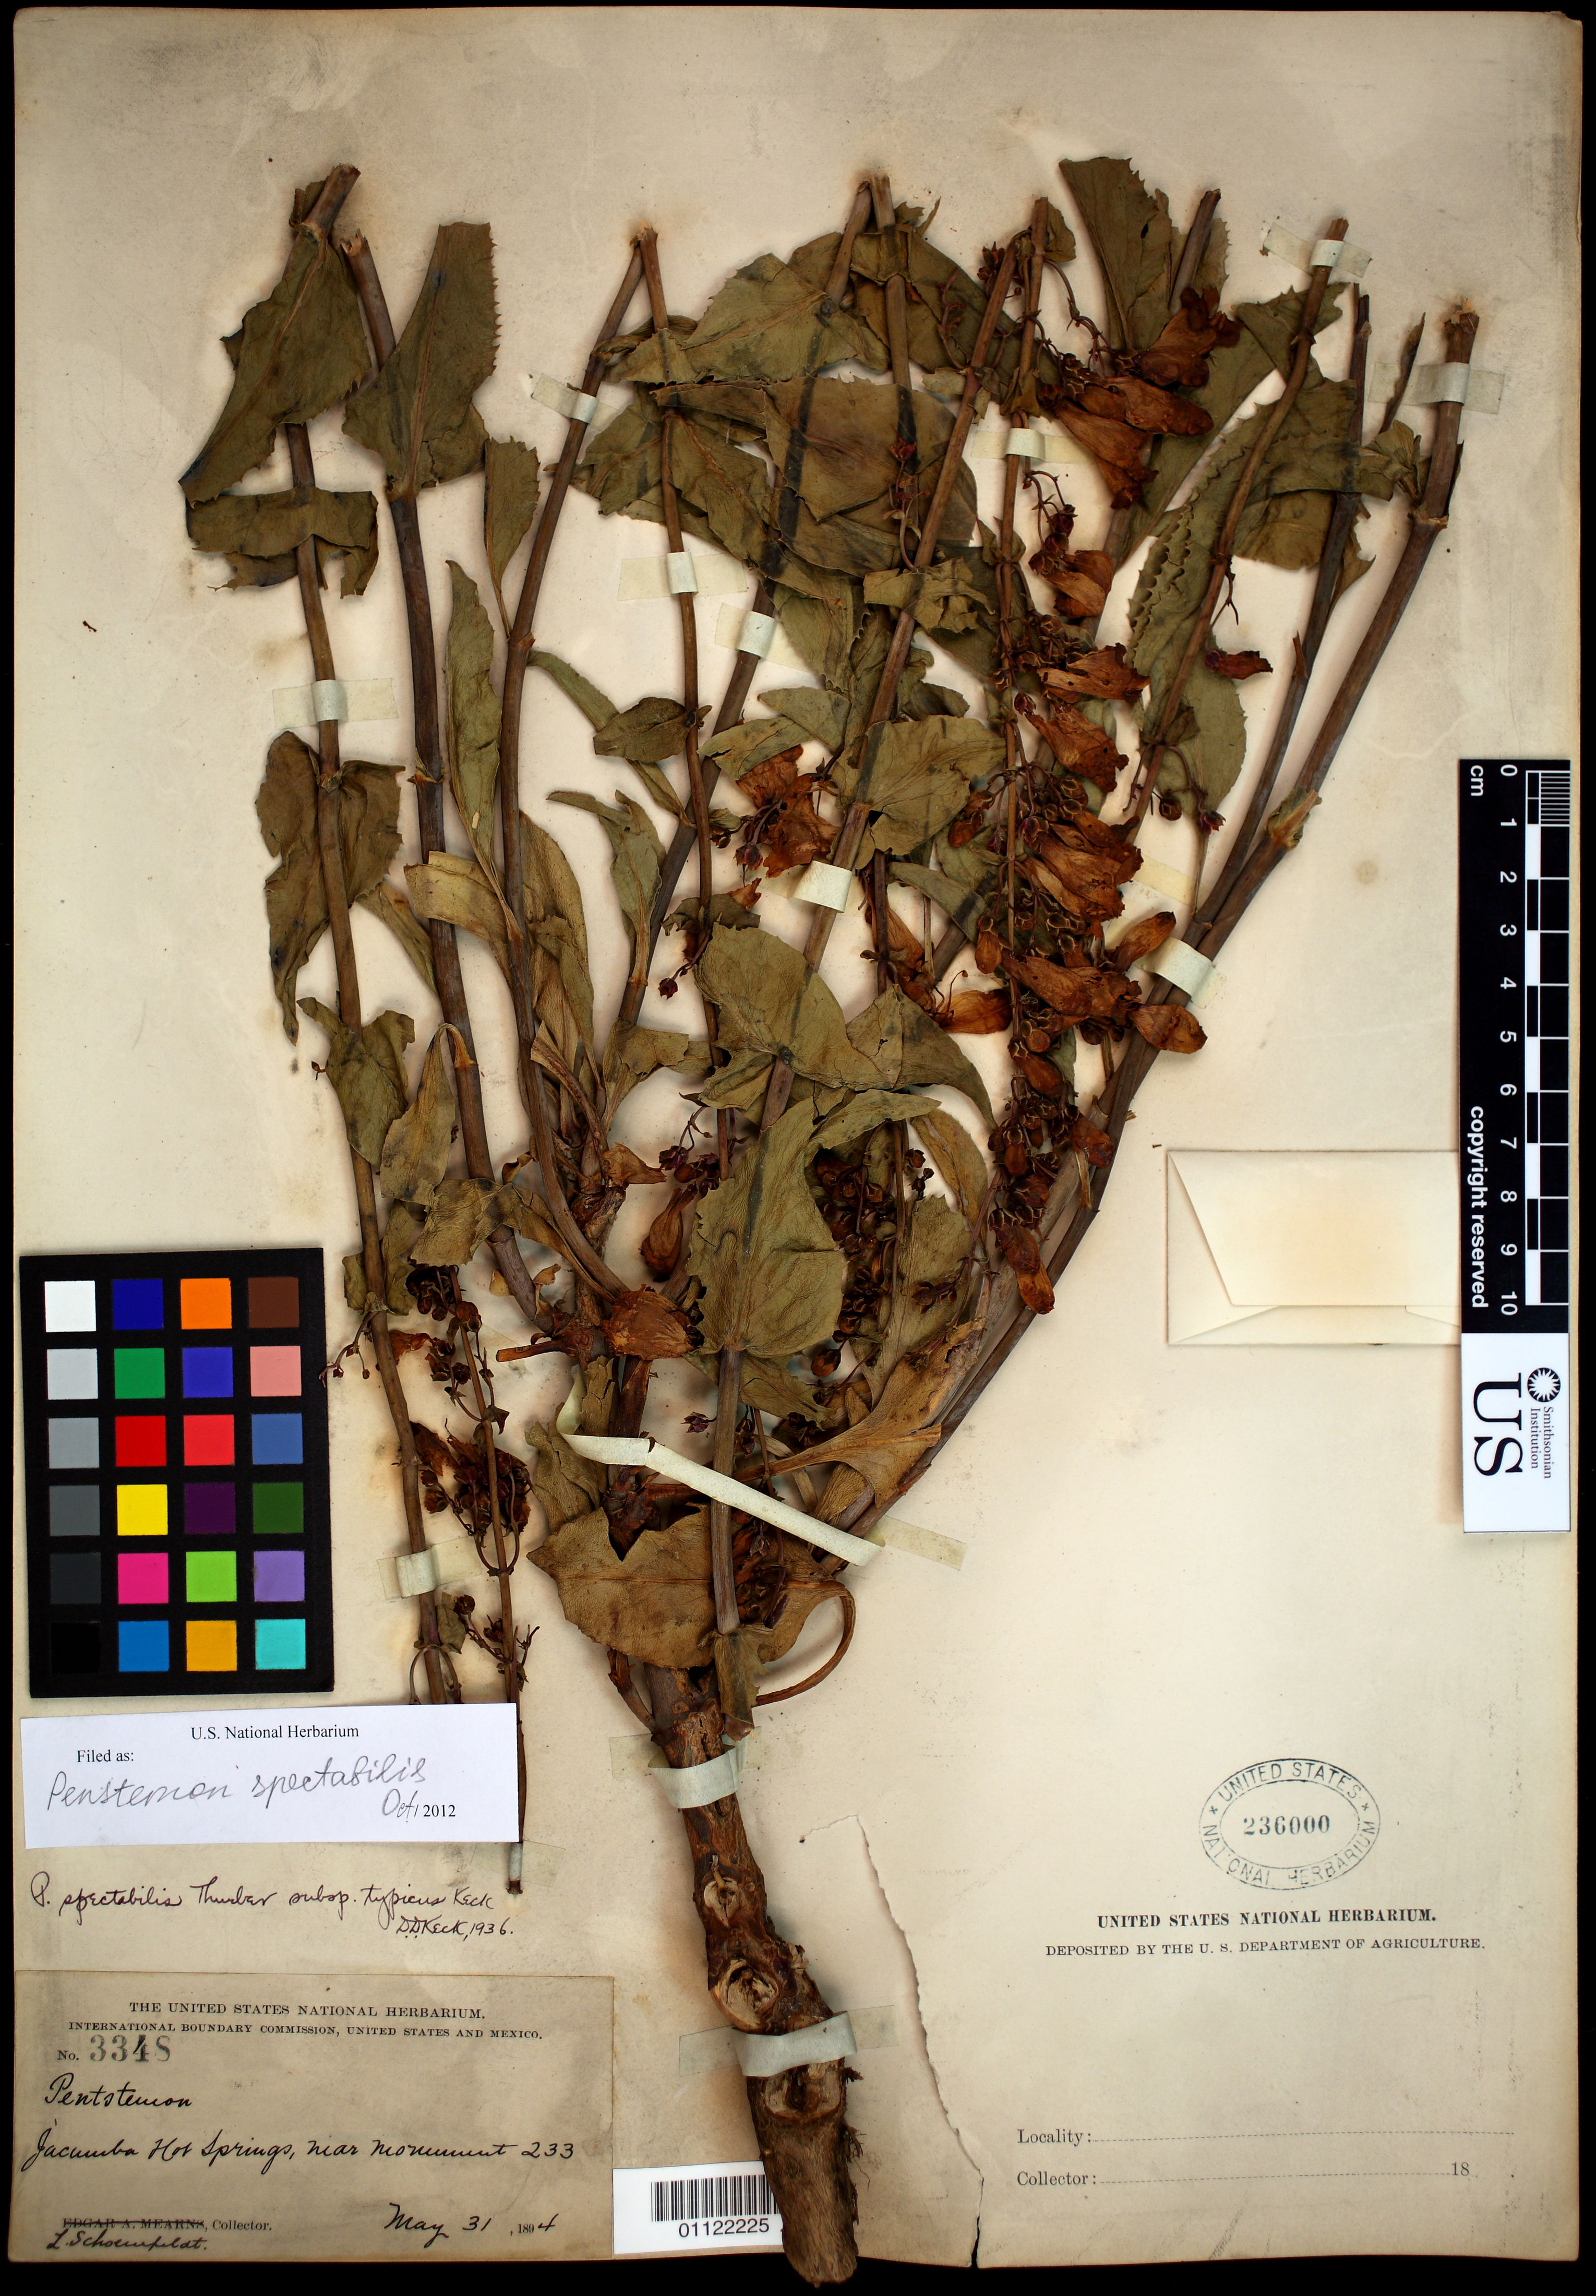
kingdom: Plantae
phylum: Tracheophyta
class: Magnoliopsida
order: Lamiales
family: Plantaginaceae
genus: Penstemon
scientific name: Penstemon spectabilis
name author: Thurb. ex Torr. & A. Gray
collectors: L. Schounfeldt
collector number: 3348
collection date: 1894-05-31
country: United States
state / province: California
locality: Jacunba Hot Springs, near Monument 233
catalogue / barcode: US 236000